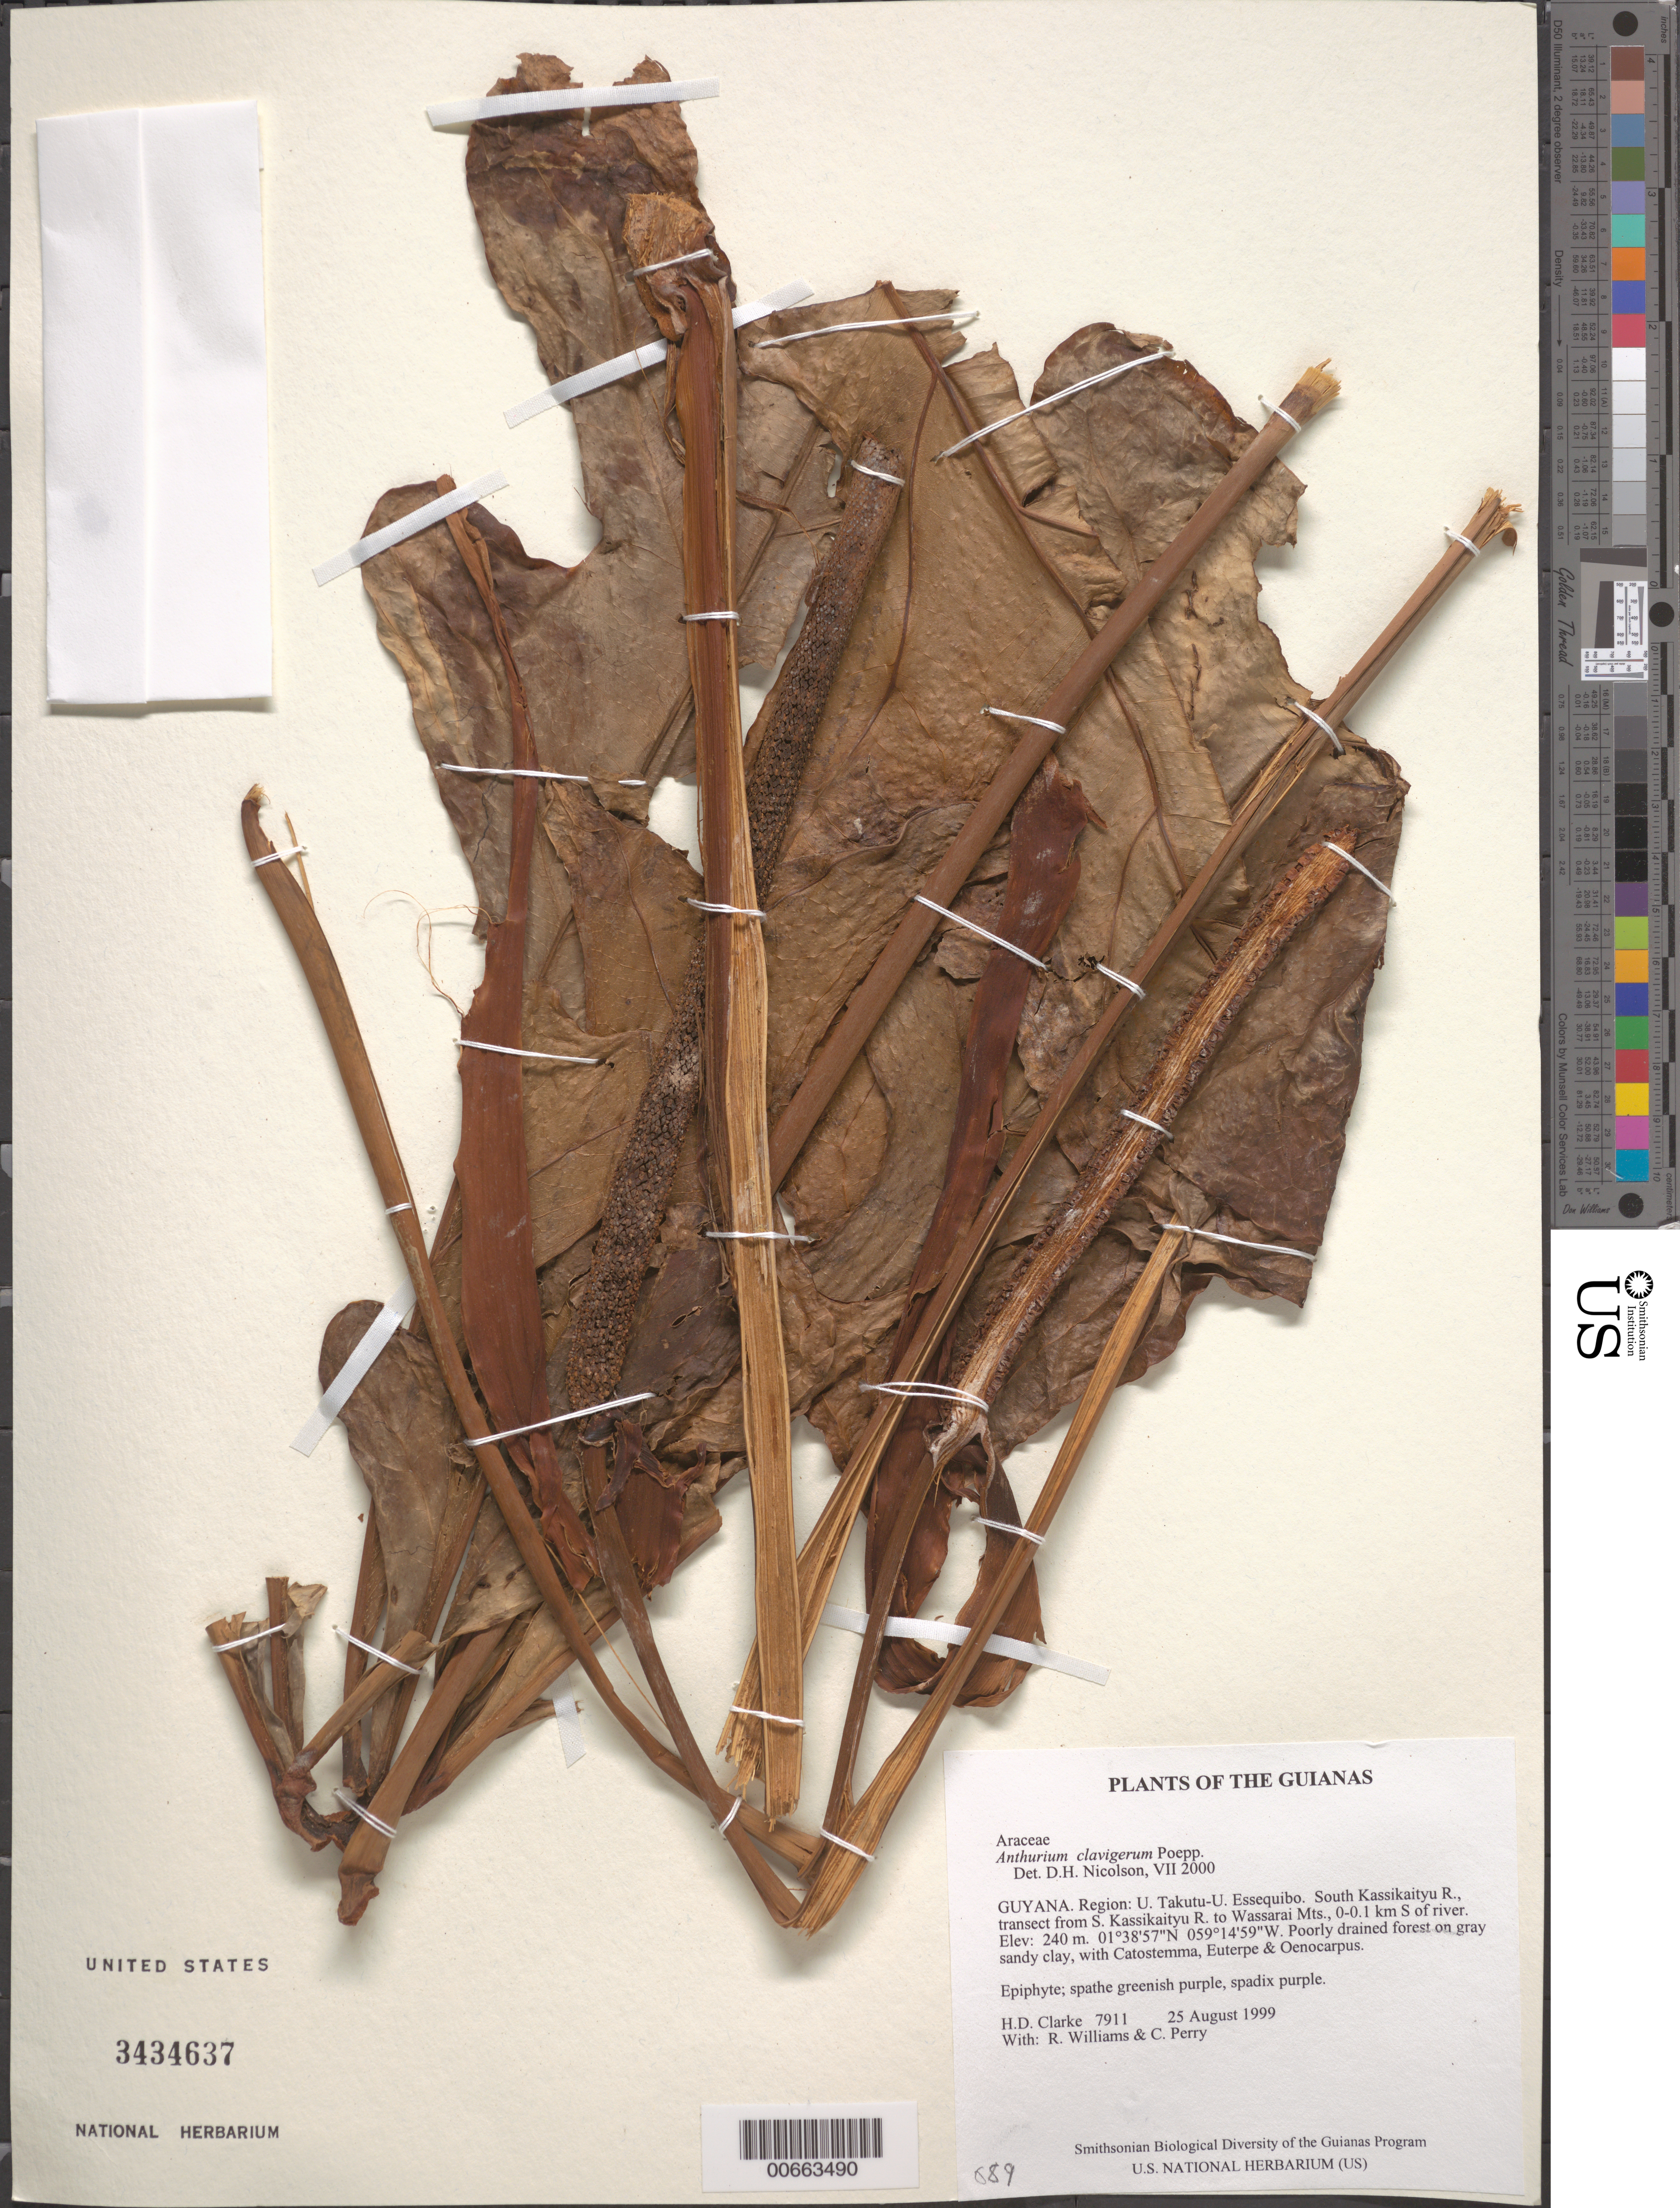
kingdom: Plantae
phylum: Tracheophyta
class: Liliopsida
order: Alismatales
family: Araceae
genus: Anthurium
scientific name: Anthurium clavigerum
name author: Poepp. & Endl.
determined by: Nicolson, Dan H.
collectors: H. D. Clarke, R. Williams & C. Perry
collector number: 7911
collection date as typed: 25 August 1999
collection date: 1999-08-25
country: Guyana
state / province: U. Takutu-U. Essequibo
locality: South Kassikaityu R., transect from S. Kassikaityu R. to Wassarai Mts., 0-0.1 km S of river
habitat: Poorly drained forest on gray sandy clay, with Catostemma, Euterpe & Oenocarpus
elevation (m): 240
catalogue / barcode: US 3434637